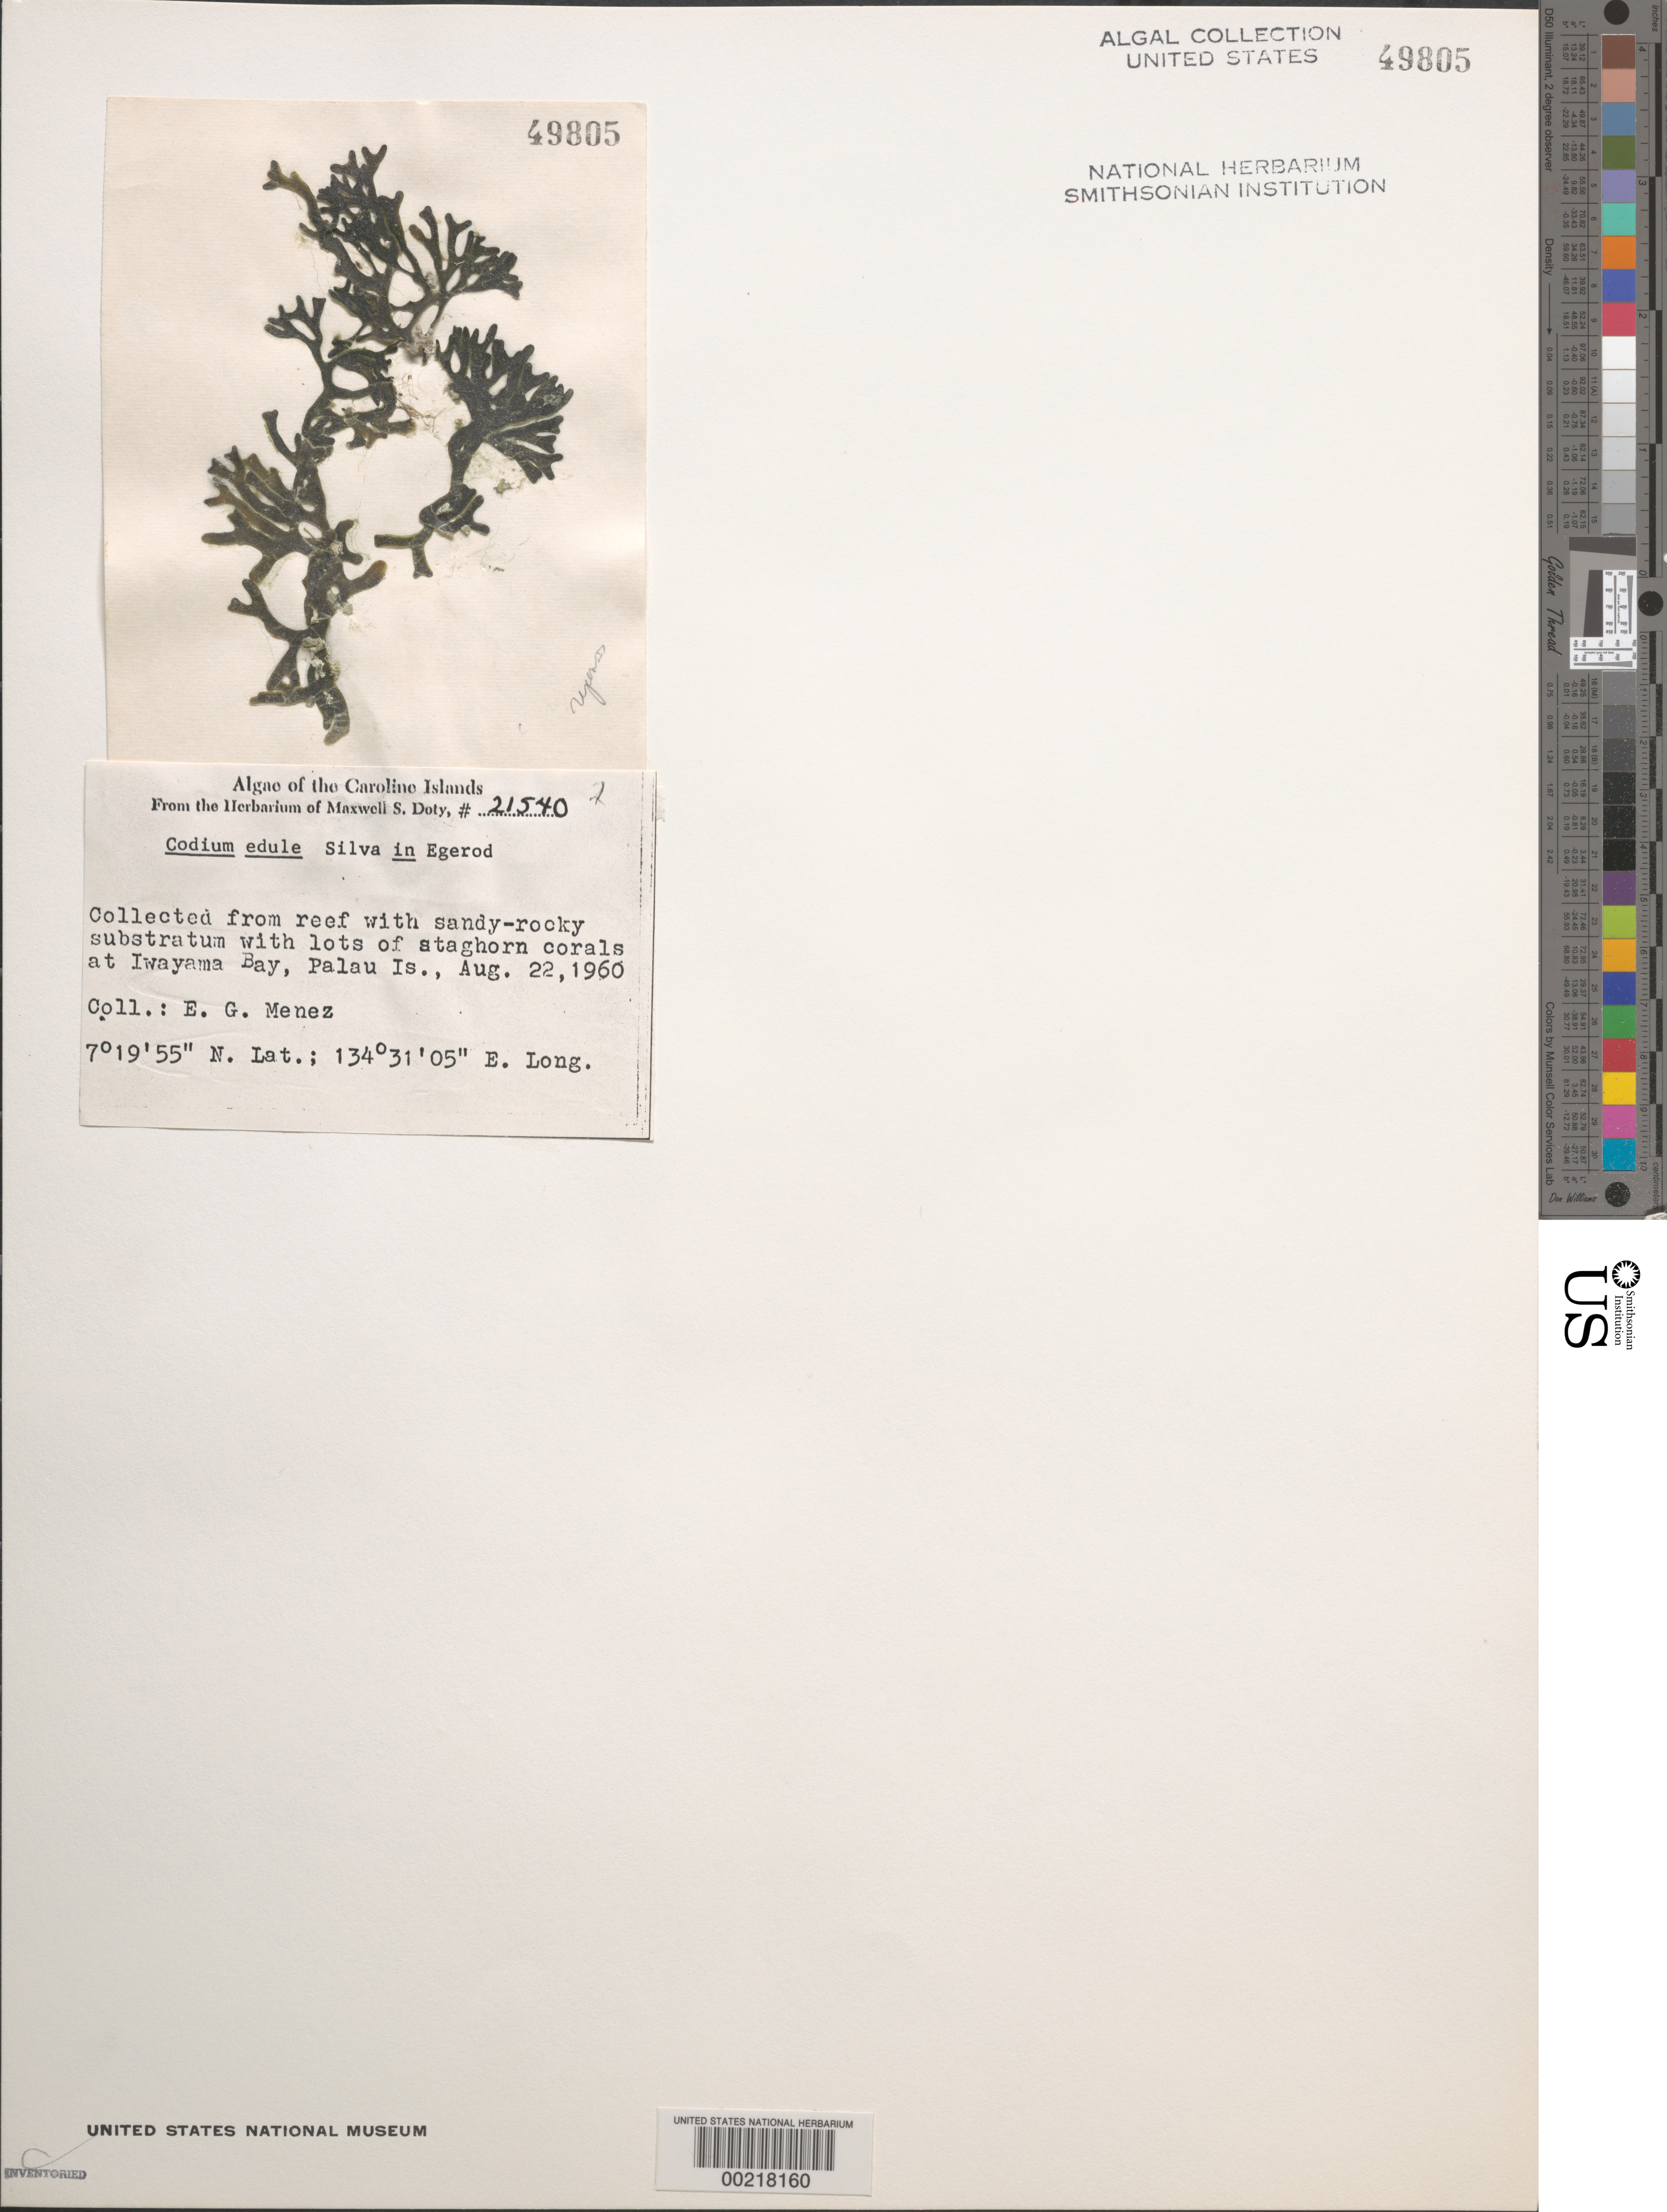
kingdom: Plantae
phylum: Chlorophyta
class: Ulvophyceae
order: Bryopsidales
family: Codiaceae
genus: Codium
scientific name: Codium edule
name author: P.C. Silva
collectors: Meñez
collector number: MSD 21540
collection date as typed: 22 Aug 1960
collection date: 1960-08-22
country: Palau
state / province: Koror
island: Oreor (Koror)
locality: Iwayama Bay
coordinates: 7 19' 55" N, 134 31' 05" E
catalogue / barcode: US 49805